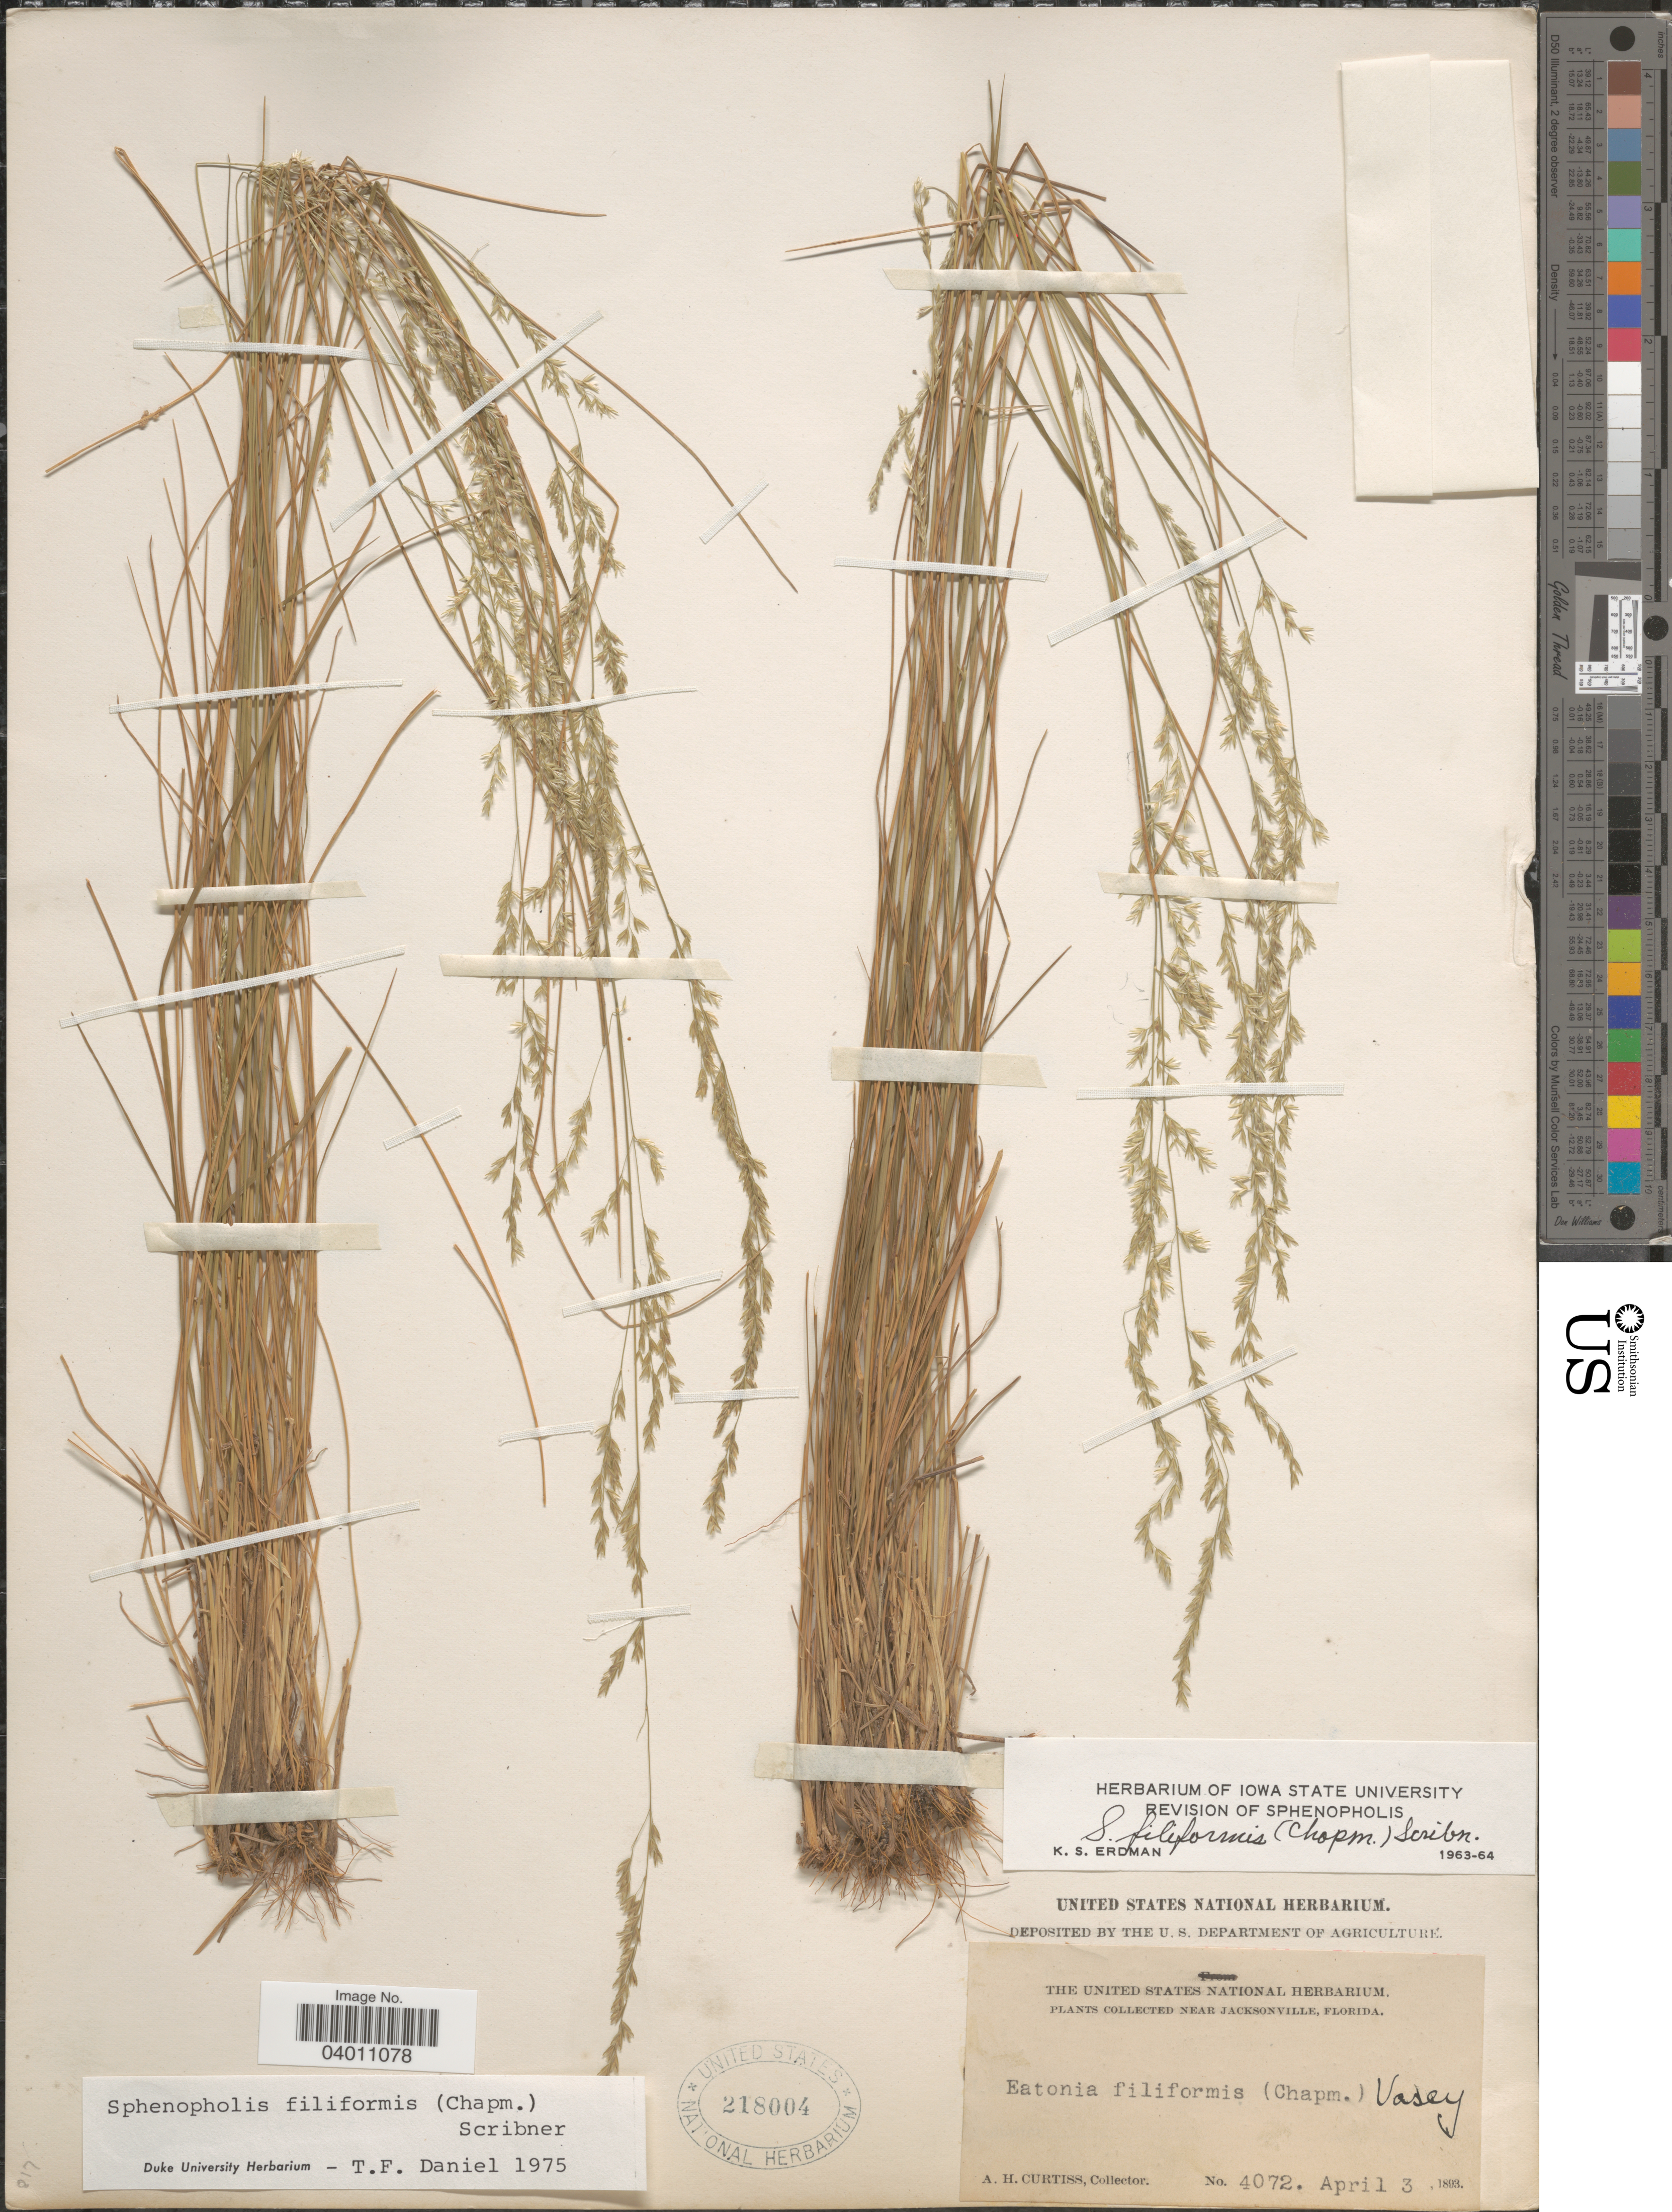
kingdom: Plantae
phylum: Tracheophyta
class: Liliopsida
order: Poales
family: Poaceae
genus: Sphenopholis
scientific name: Sphenopholis filiformis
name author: (Chapm.) Scribn.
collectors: A. H. Curtiss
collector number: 4072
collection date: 1893-04-03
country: United States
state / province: Florida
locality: Near Jacksonville.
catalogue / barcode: US 218004